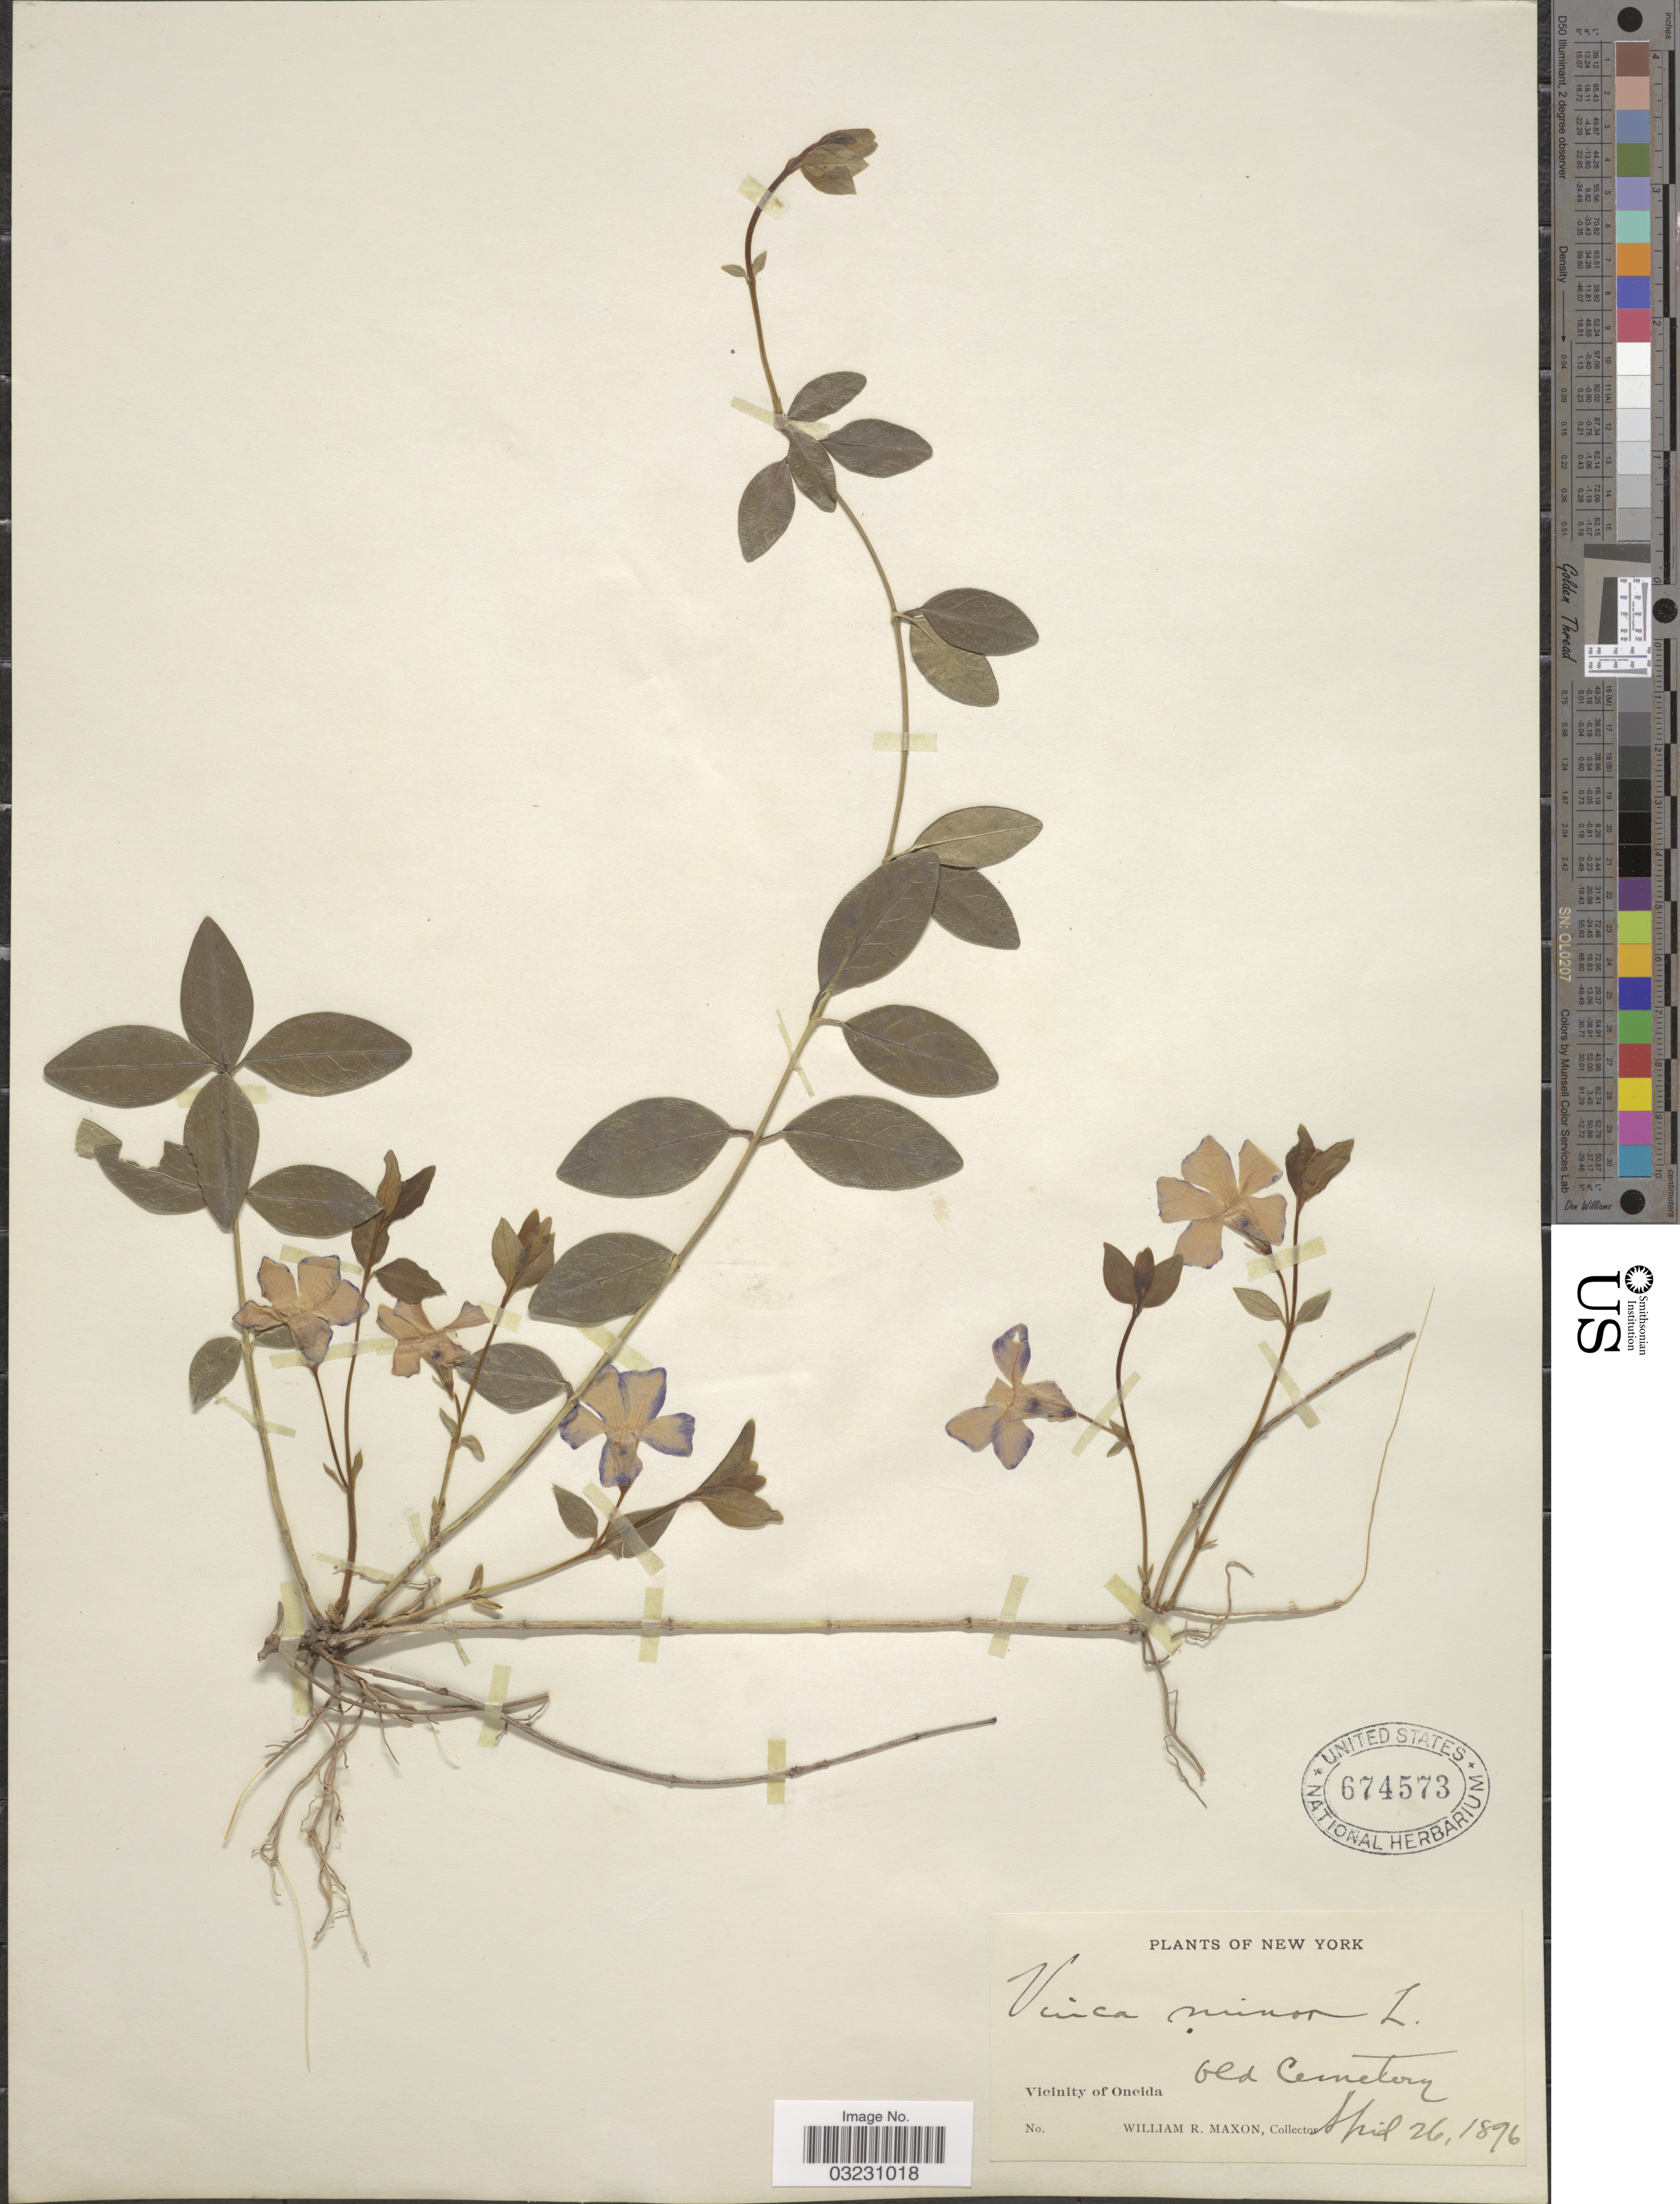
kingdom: Plantae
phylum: Tracheophyta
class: Magnoliopsida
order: Gentianales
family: Apocynaceae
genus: Vinca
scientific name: Vinca minor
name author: L.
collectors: W. R. Maxon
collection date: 1896-04-26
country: United States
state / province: New York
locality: Vicinity of Oneida. Old Cemetery.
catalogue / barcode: US 674573